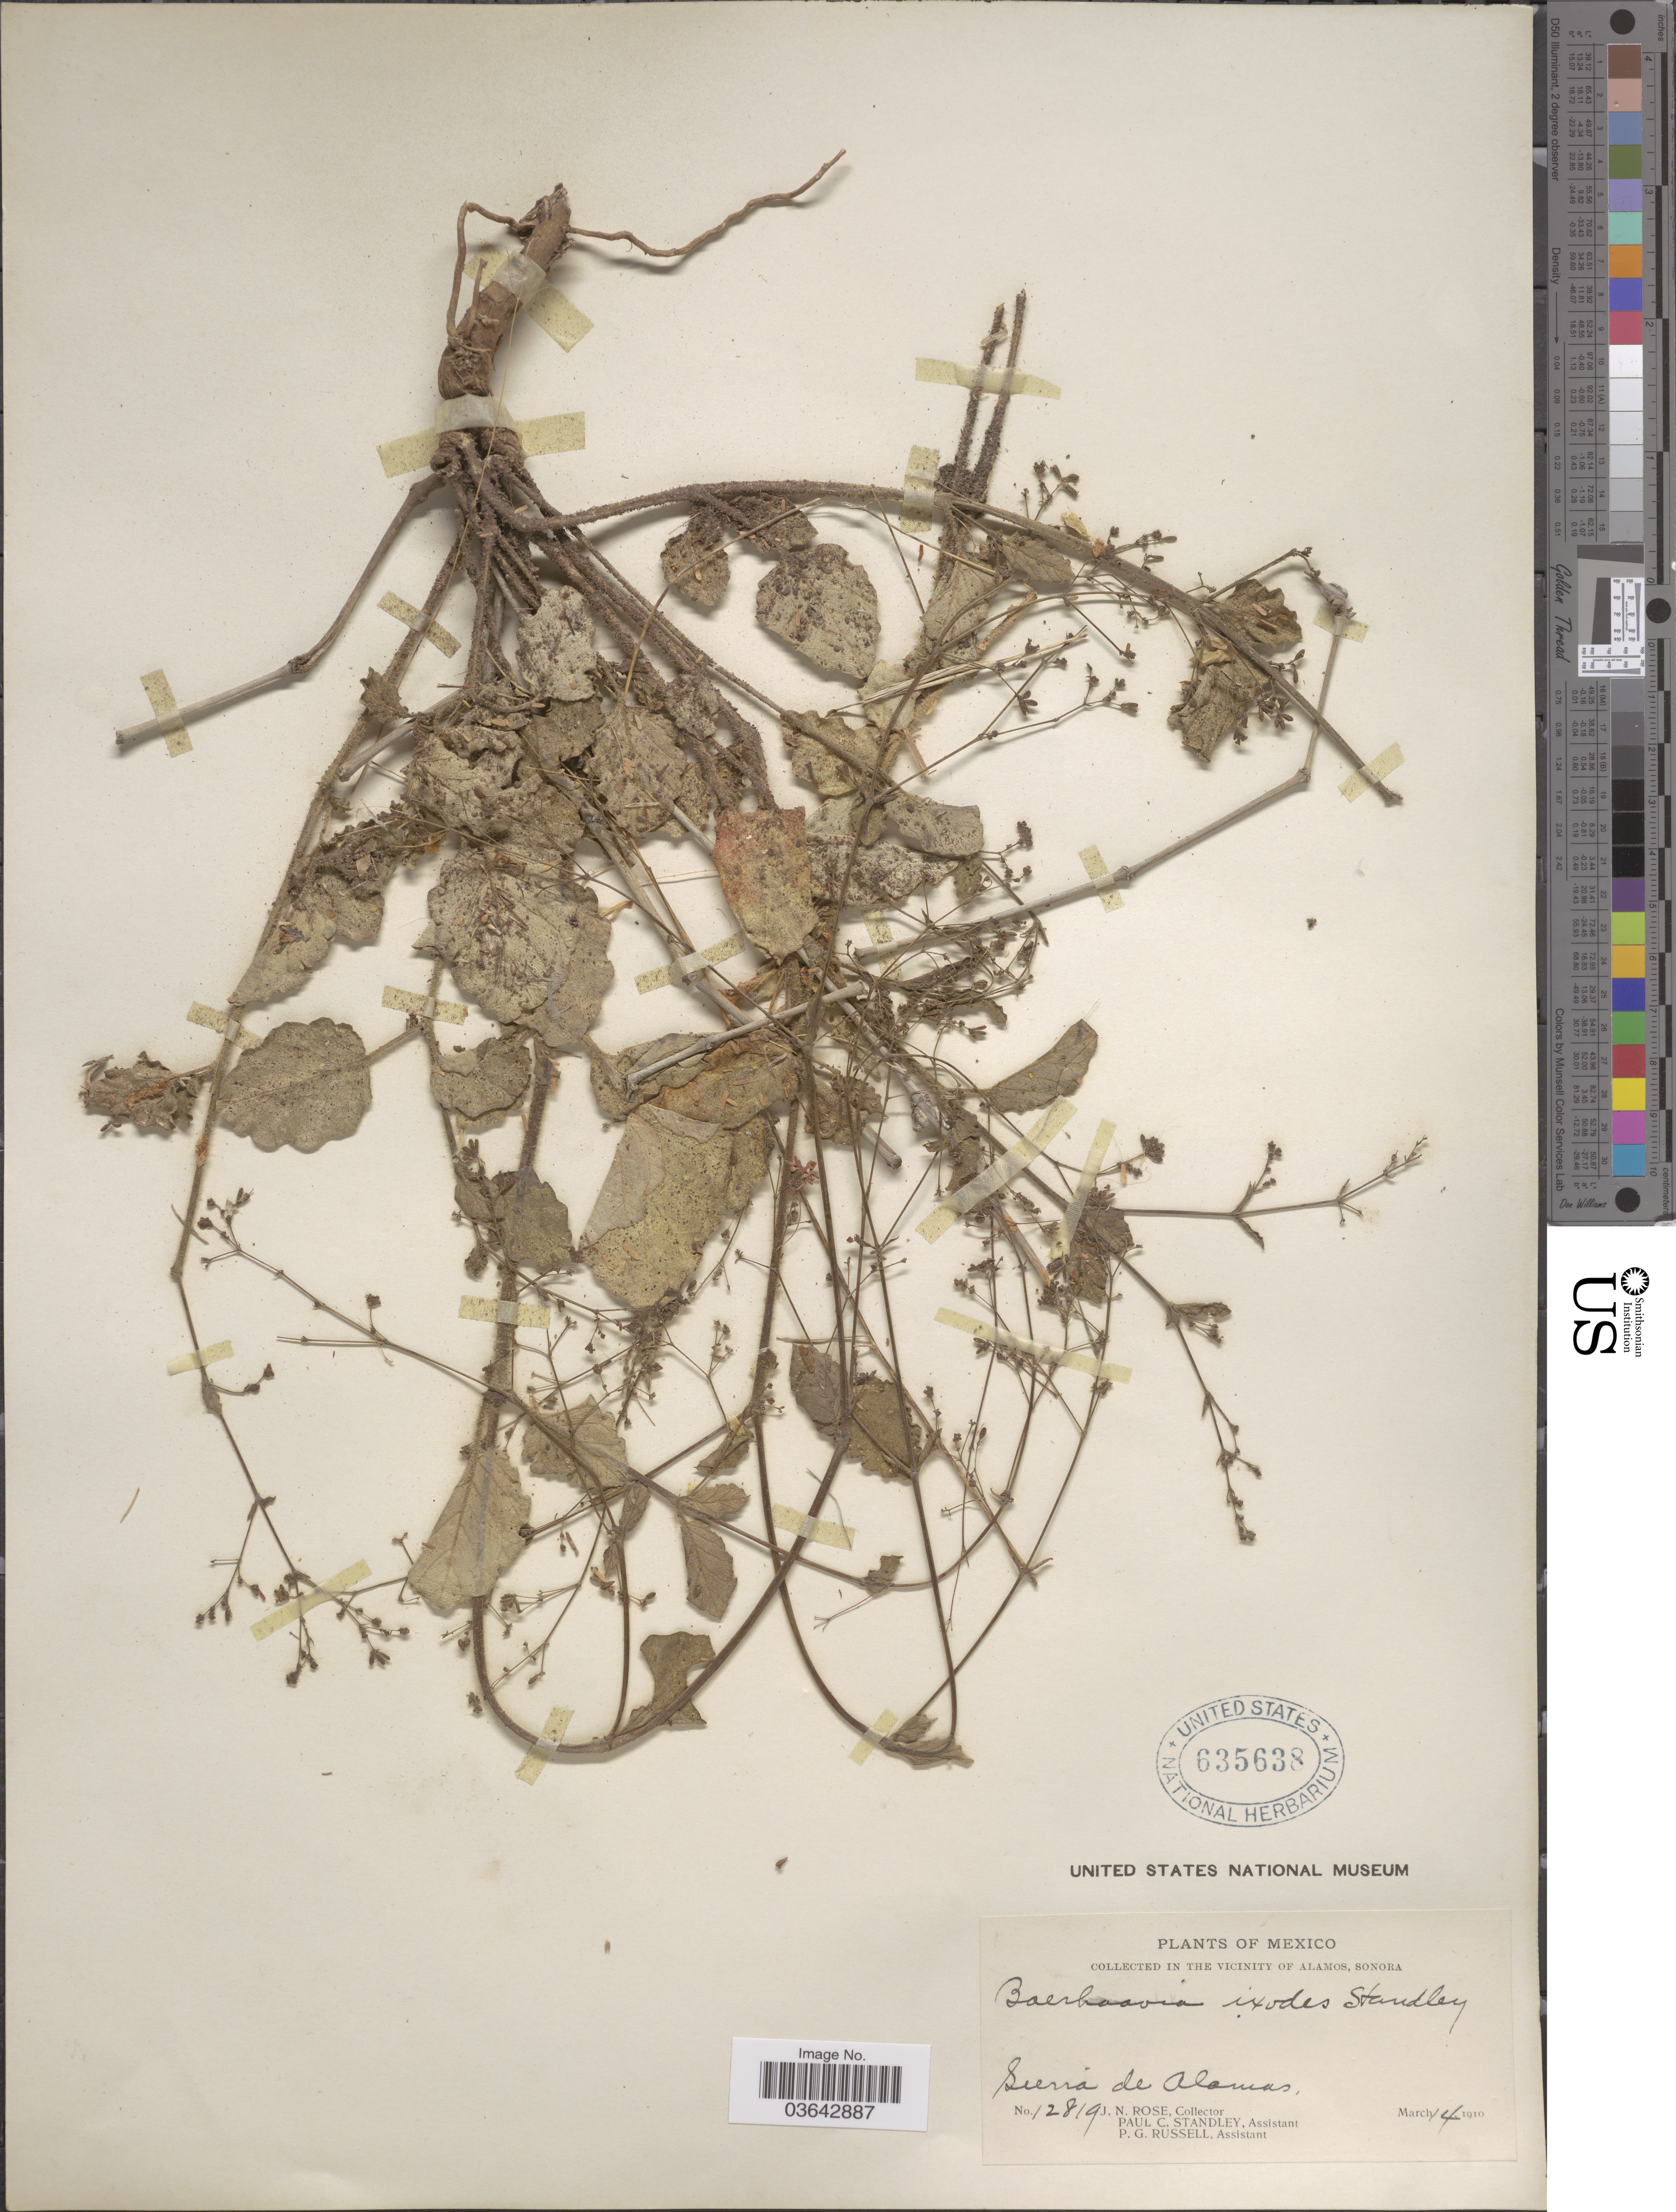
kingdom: Plantae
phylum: Tracheophyta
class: Magnoliopsida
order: Caryophyllales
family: Nyctaginaceae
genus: Boerhavia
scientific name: Boerhavia caribaea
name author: Jacq.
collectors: J. N. Rose, P. C. Standley & P. G. Russell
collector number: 12819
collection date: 1910-03-14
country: Mexico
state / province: Sonora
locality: In the vicinity of Alamos. Sierra de Alamos.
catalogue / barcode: US 635638